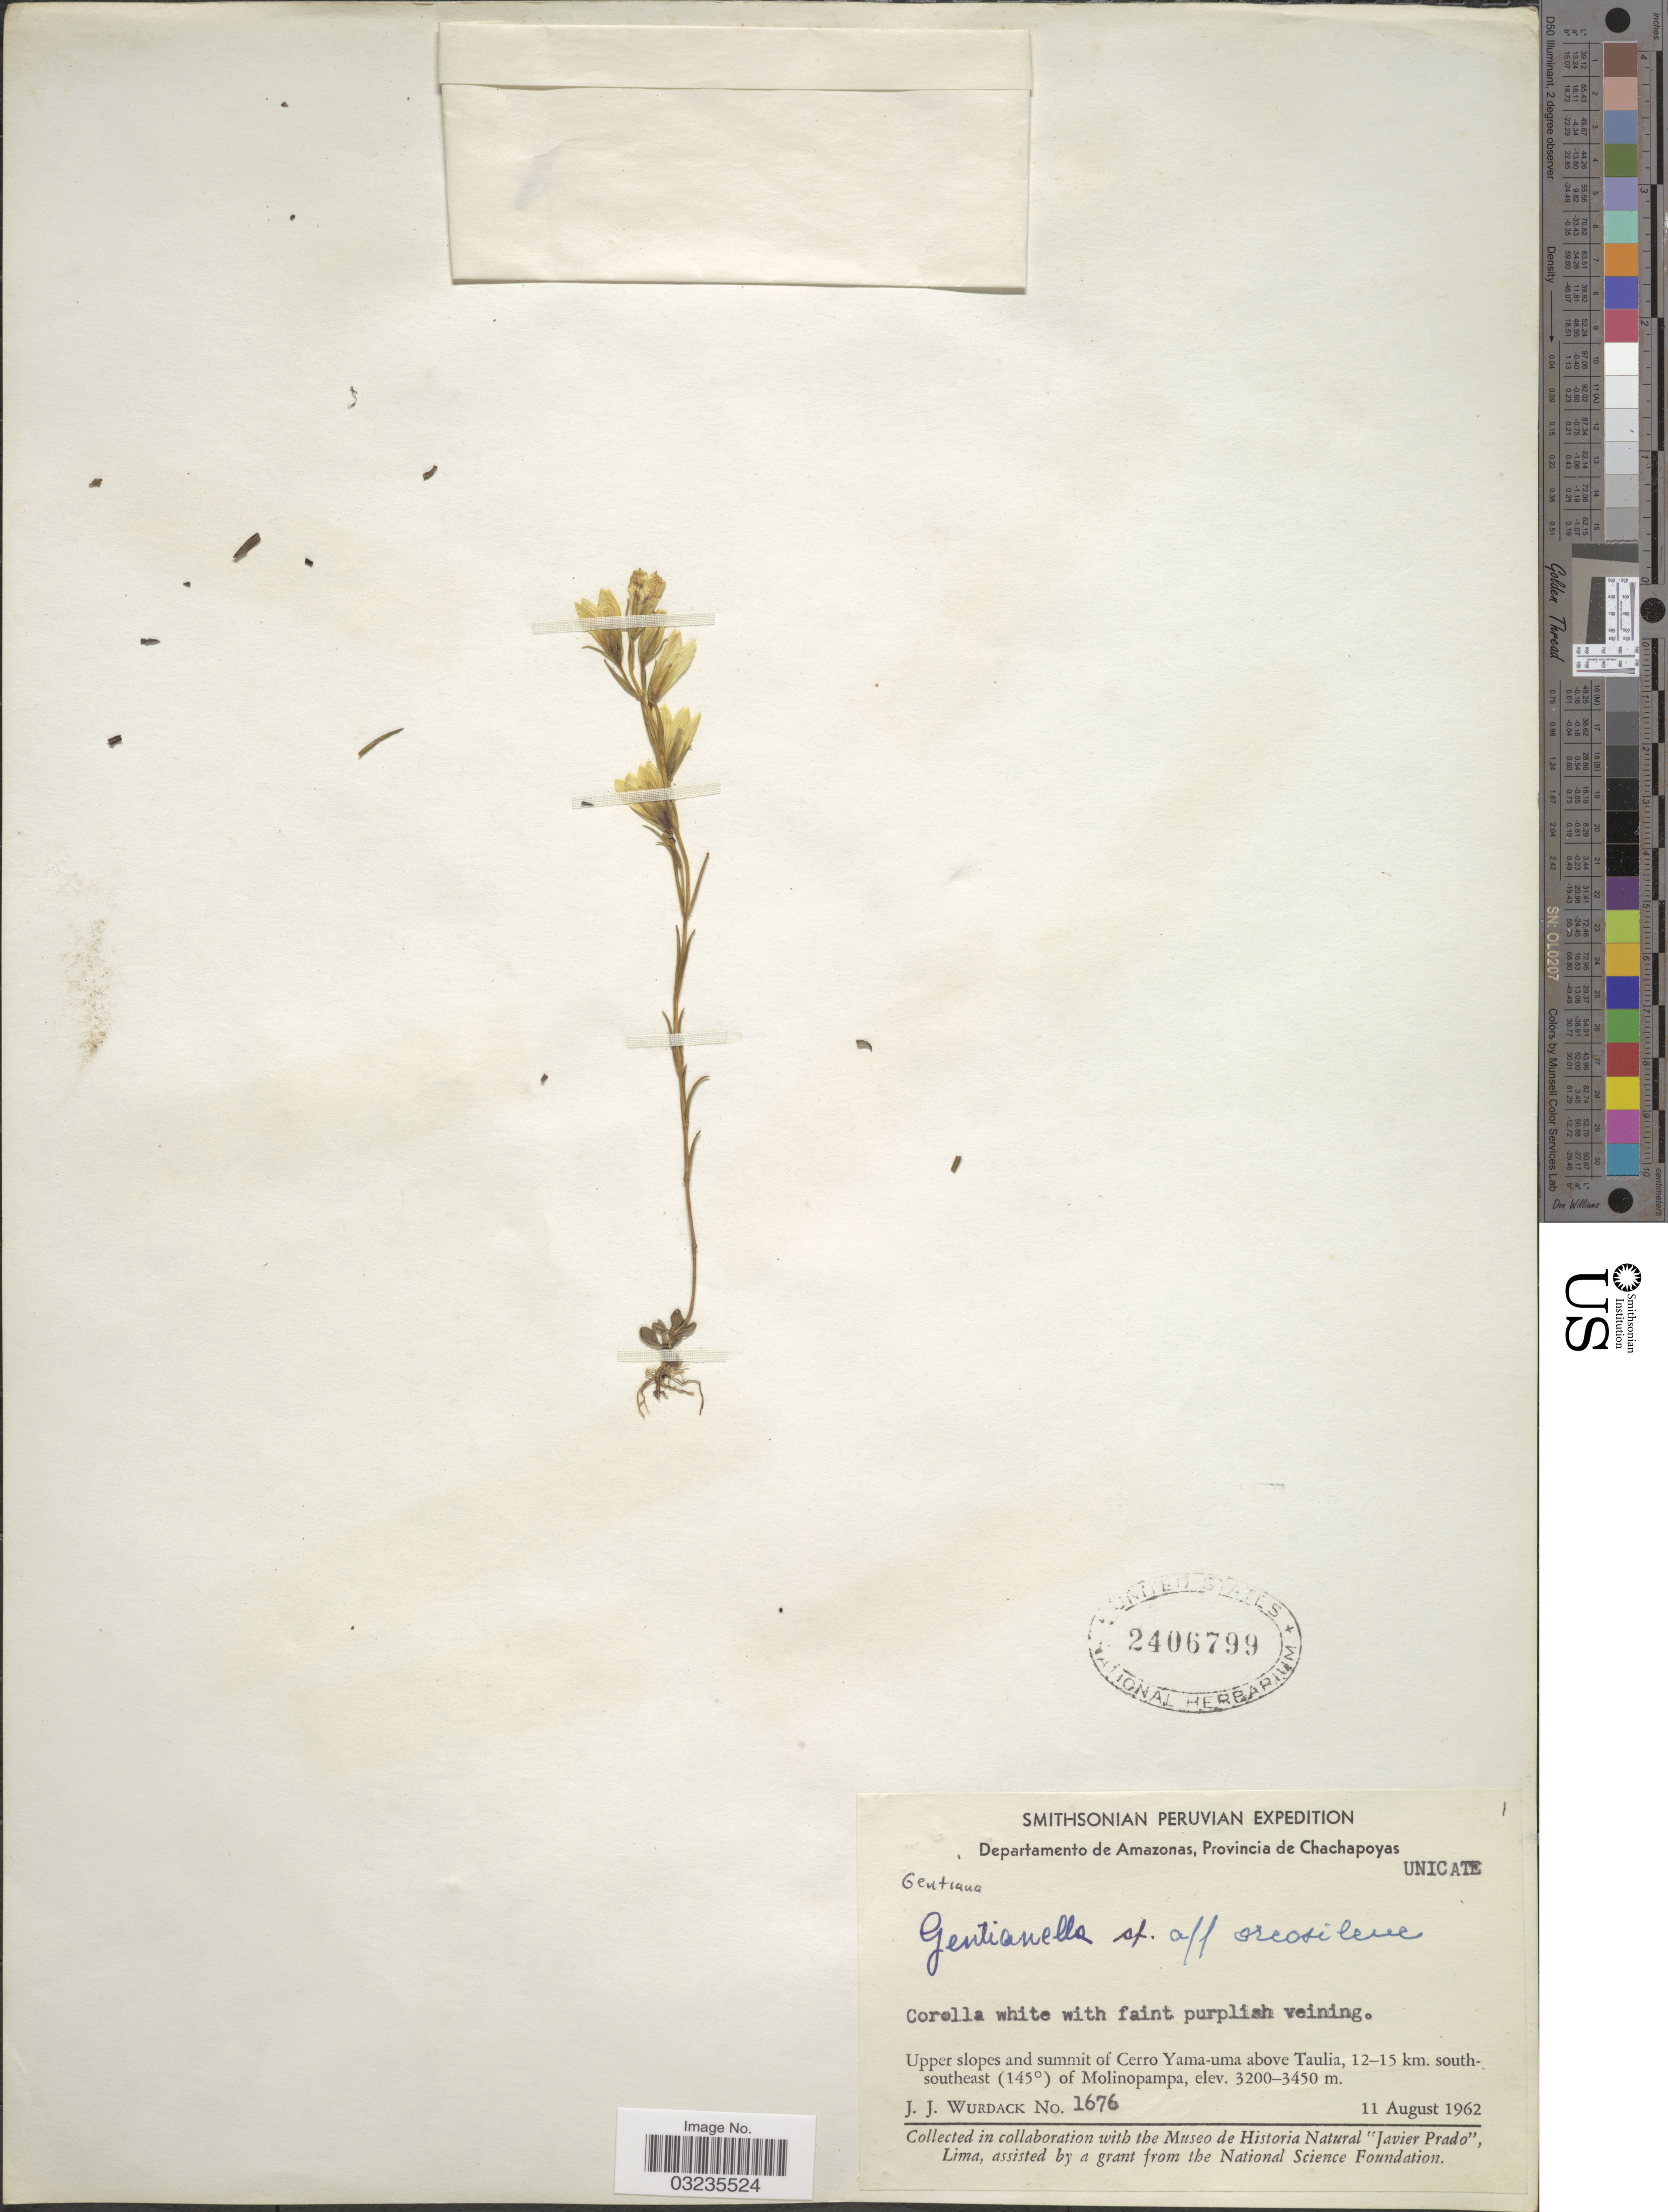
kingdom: Plantae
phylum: Tracheophyta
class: Magnoliopsida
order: Gentianales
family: Gentianaceae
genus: Gentiana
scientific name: Gentiana oreosilene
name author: Gilg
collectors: J. J. Wurdack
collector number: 1676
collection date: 1962-08-11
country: Peru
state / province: Amazonas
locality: Departamento de Amazonas, Provincia de Chachapoyas. Upper slopes and summit of Cerro Yama-uma above Taulia, 12-15 km. south-southeast (145°) of Molinopampa.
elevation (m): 3200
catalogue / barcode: US 2406799